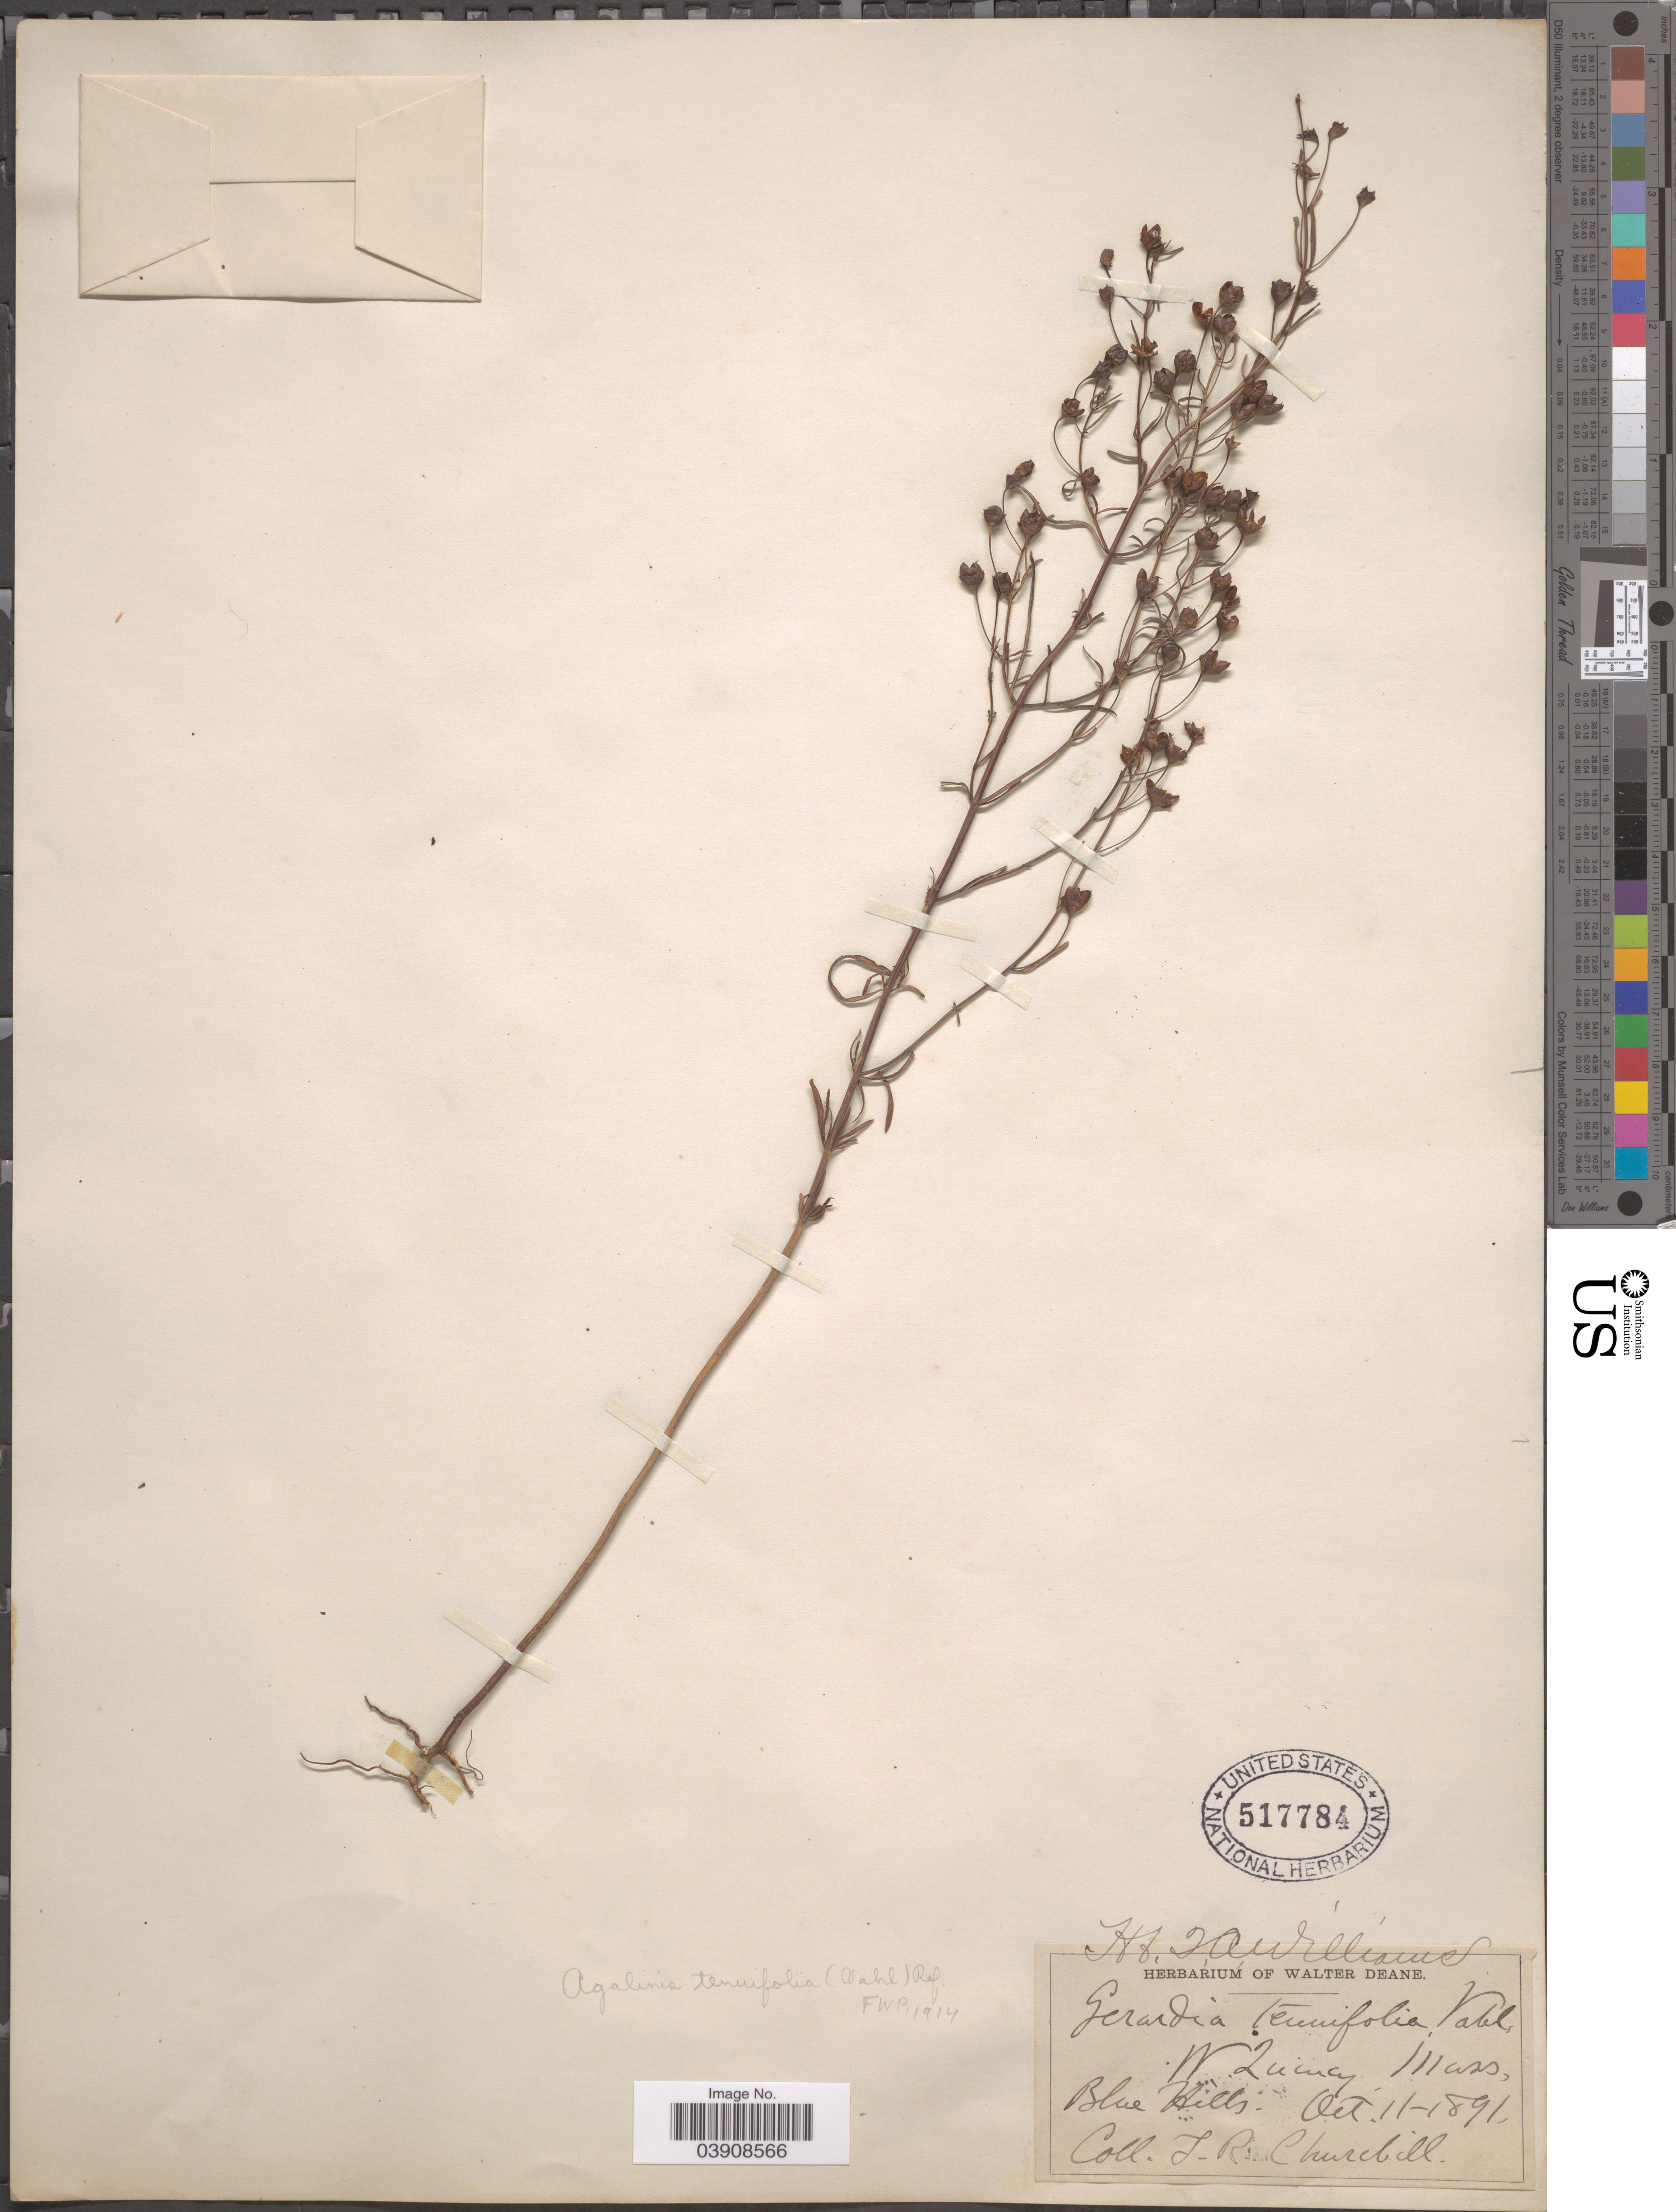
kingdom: Plantae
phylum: Tracheophyta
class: Magnoliopsida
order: Lamiales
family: Orobanchaceae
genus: Agalinis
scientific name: Agalinis tenuifolia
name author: (Vahl) Raf.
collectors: T. Churchill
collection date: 1891-10-11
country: United States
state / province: Massachusetts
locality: W. Quincy. Blue Hills.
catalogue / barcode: US 517784